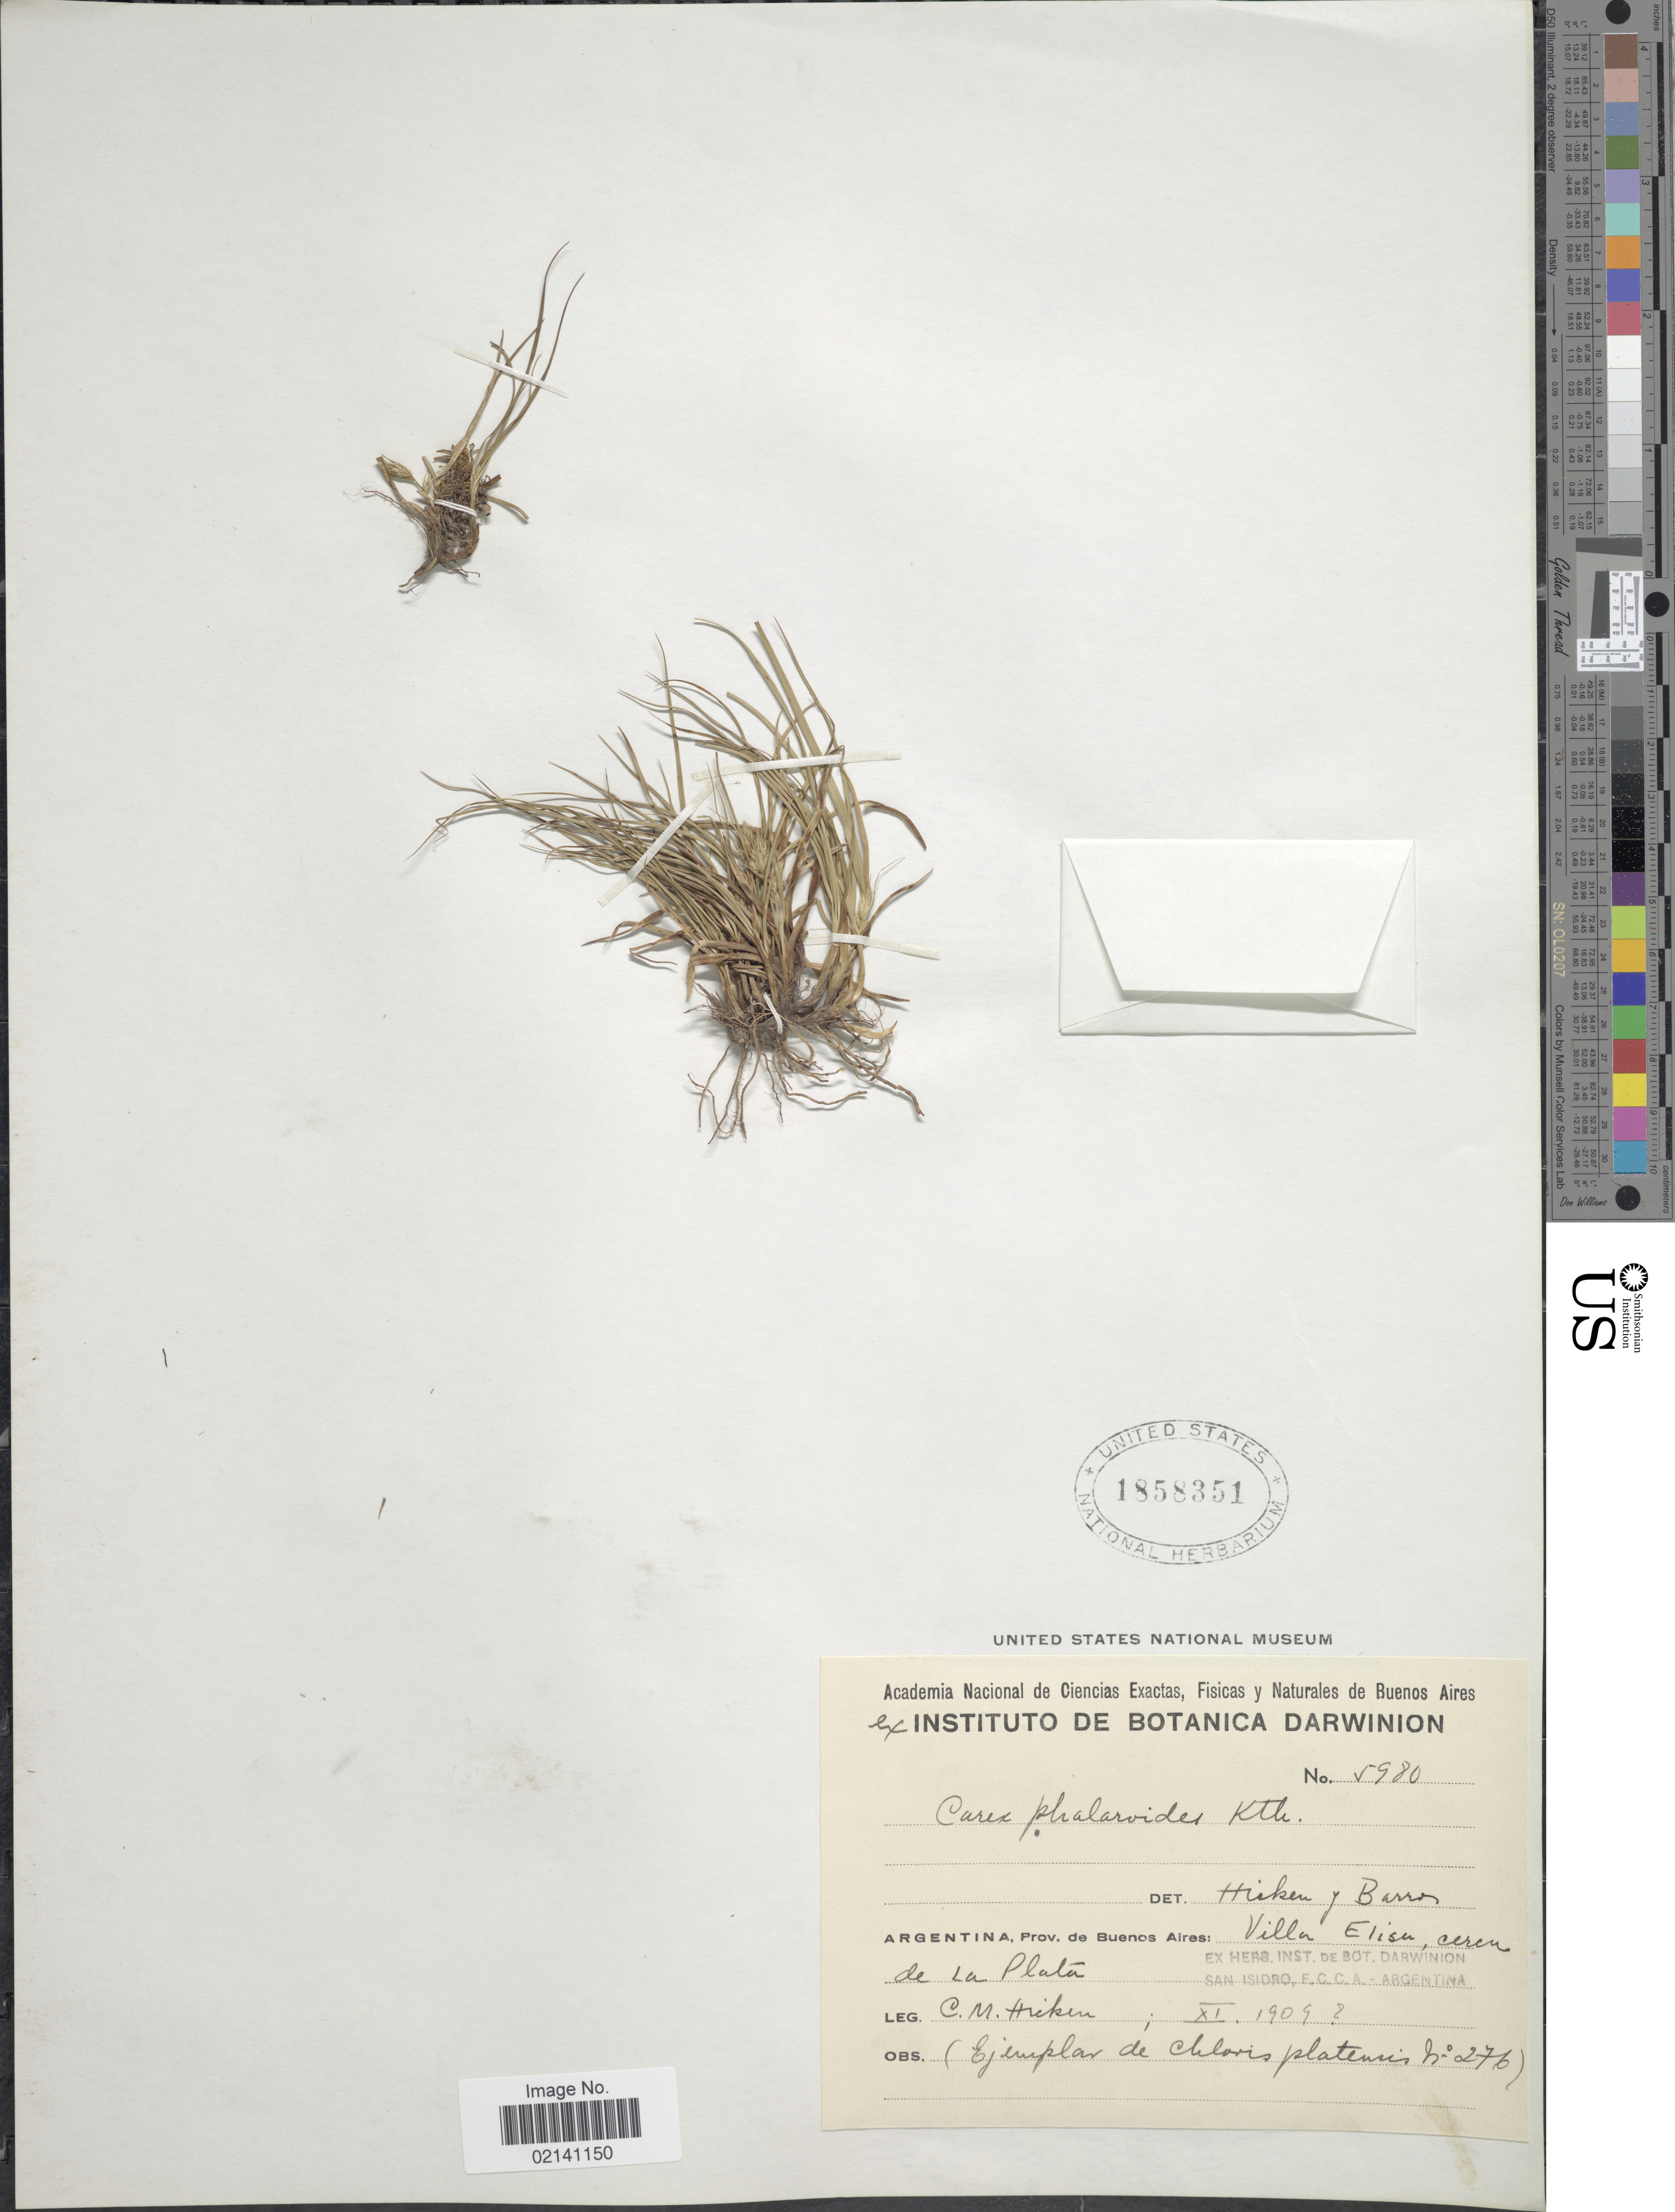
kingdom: Plantae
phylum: Tracheophyta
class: Liliopsida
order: Poales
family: Cyperaceae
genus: Carex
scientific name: Carex phalaroides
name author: Kunth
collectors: C. M. Hicken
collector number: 5980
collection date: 1909-11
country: Argentina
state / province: Buenos Aires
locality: Argentina, Prov. de Buenos Aires: Villa Elisa, cerca de La Plata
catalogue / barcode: US 1858351